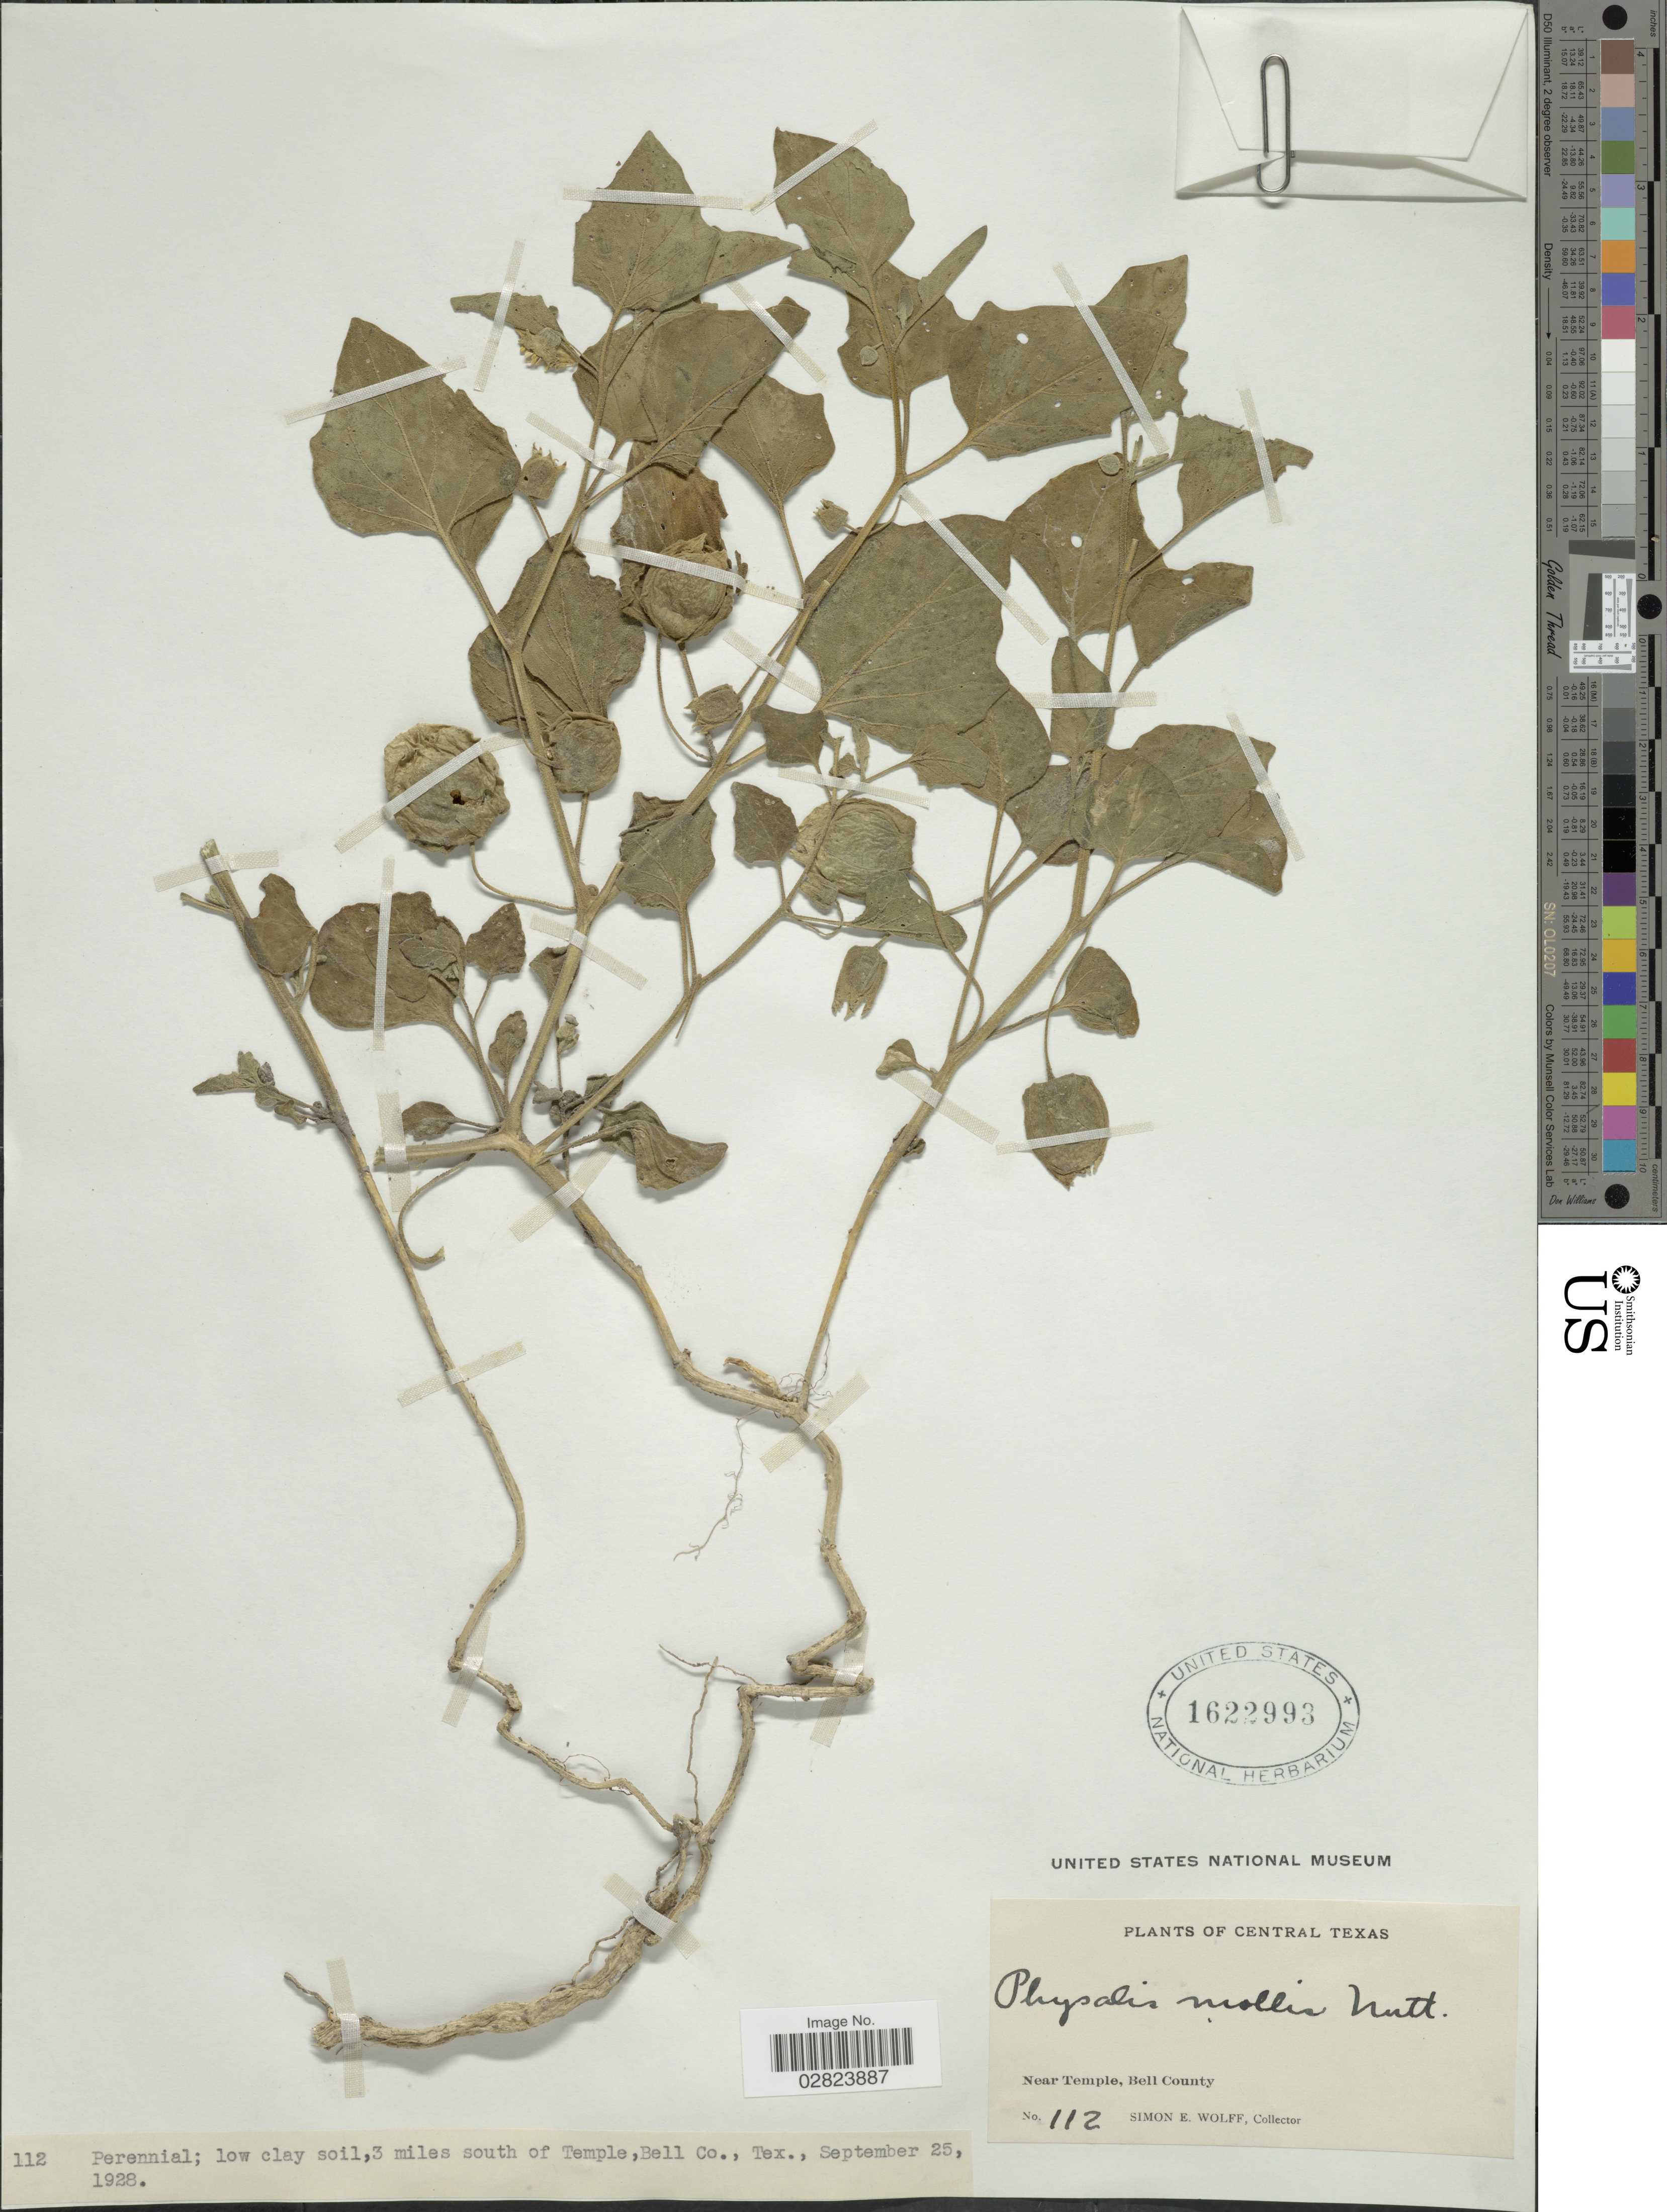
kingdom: Plantae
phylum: Tracheophyta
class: Magnoliopsida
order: Solanales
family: Solanaceae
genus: Physalis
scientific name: Physalis mollis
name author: Nutt.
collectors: S. E. Wolff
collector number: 112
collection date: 1928-09-25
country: United States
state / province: Texas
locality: Central Texas. 3 miles south of Temple, Bell Co.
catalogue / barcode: US 1622993